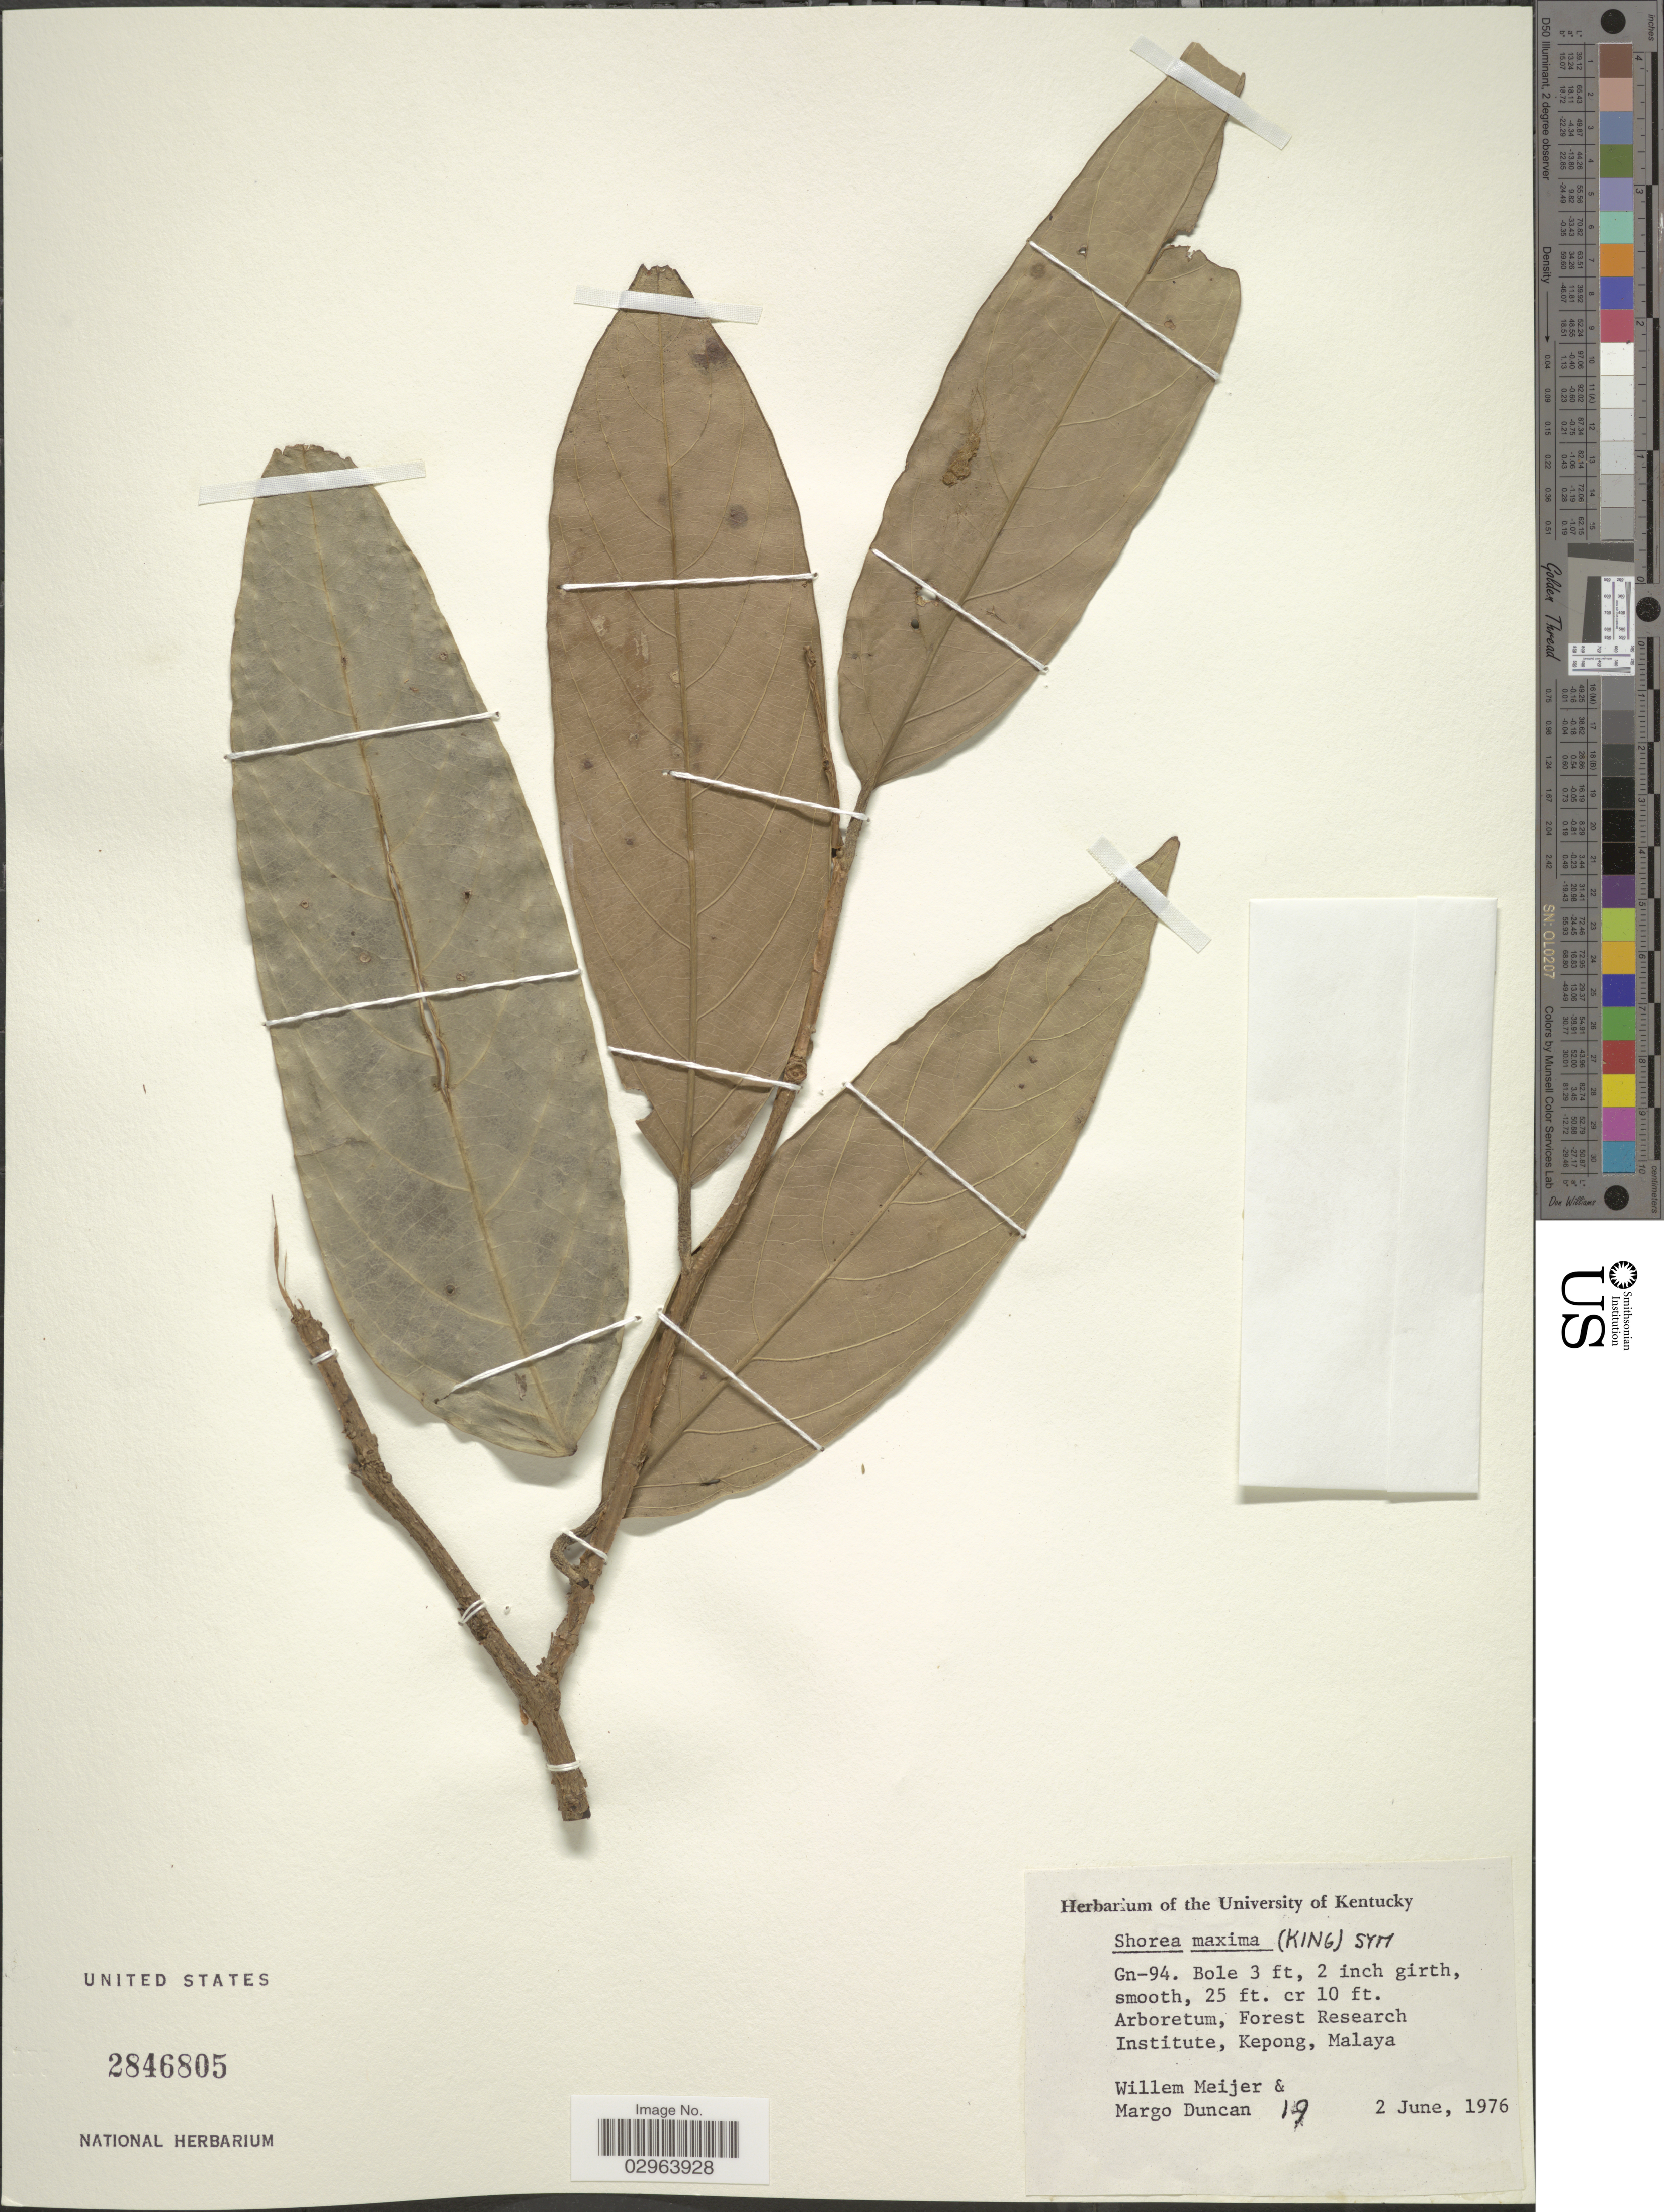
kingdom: Plantae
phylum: Tracheophyta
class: Magnoliopsida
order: Malvales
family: Dipterocarpaceae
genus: Richetia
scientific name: Richetia maxima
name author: (King) P.S. Ashton & J. Heck.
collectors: W. Meijer & M. Duncan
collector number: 19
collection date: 1976-06-02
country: Malaysia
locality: Arboretum, Forest Research Institute, Kepong, Malaya.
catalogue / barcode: US 2846805